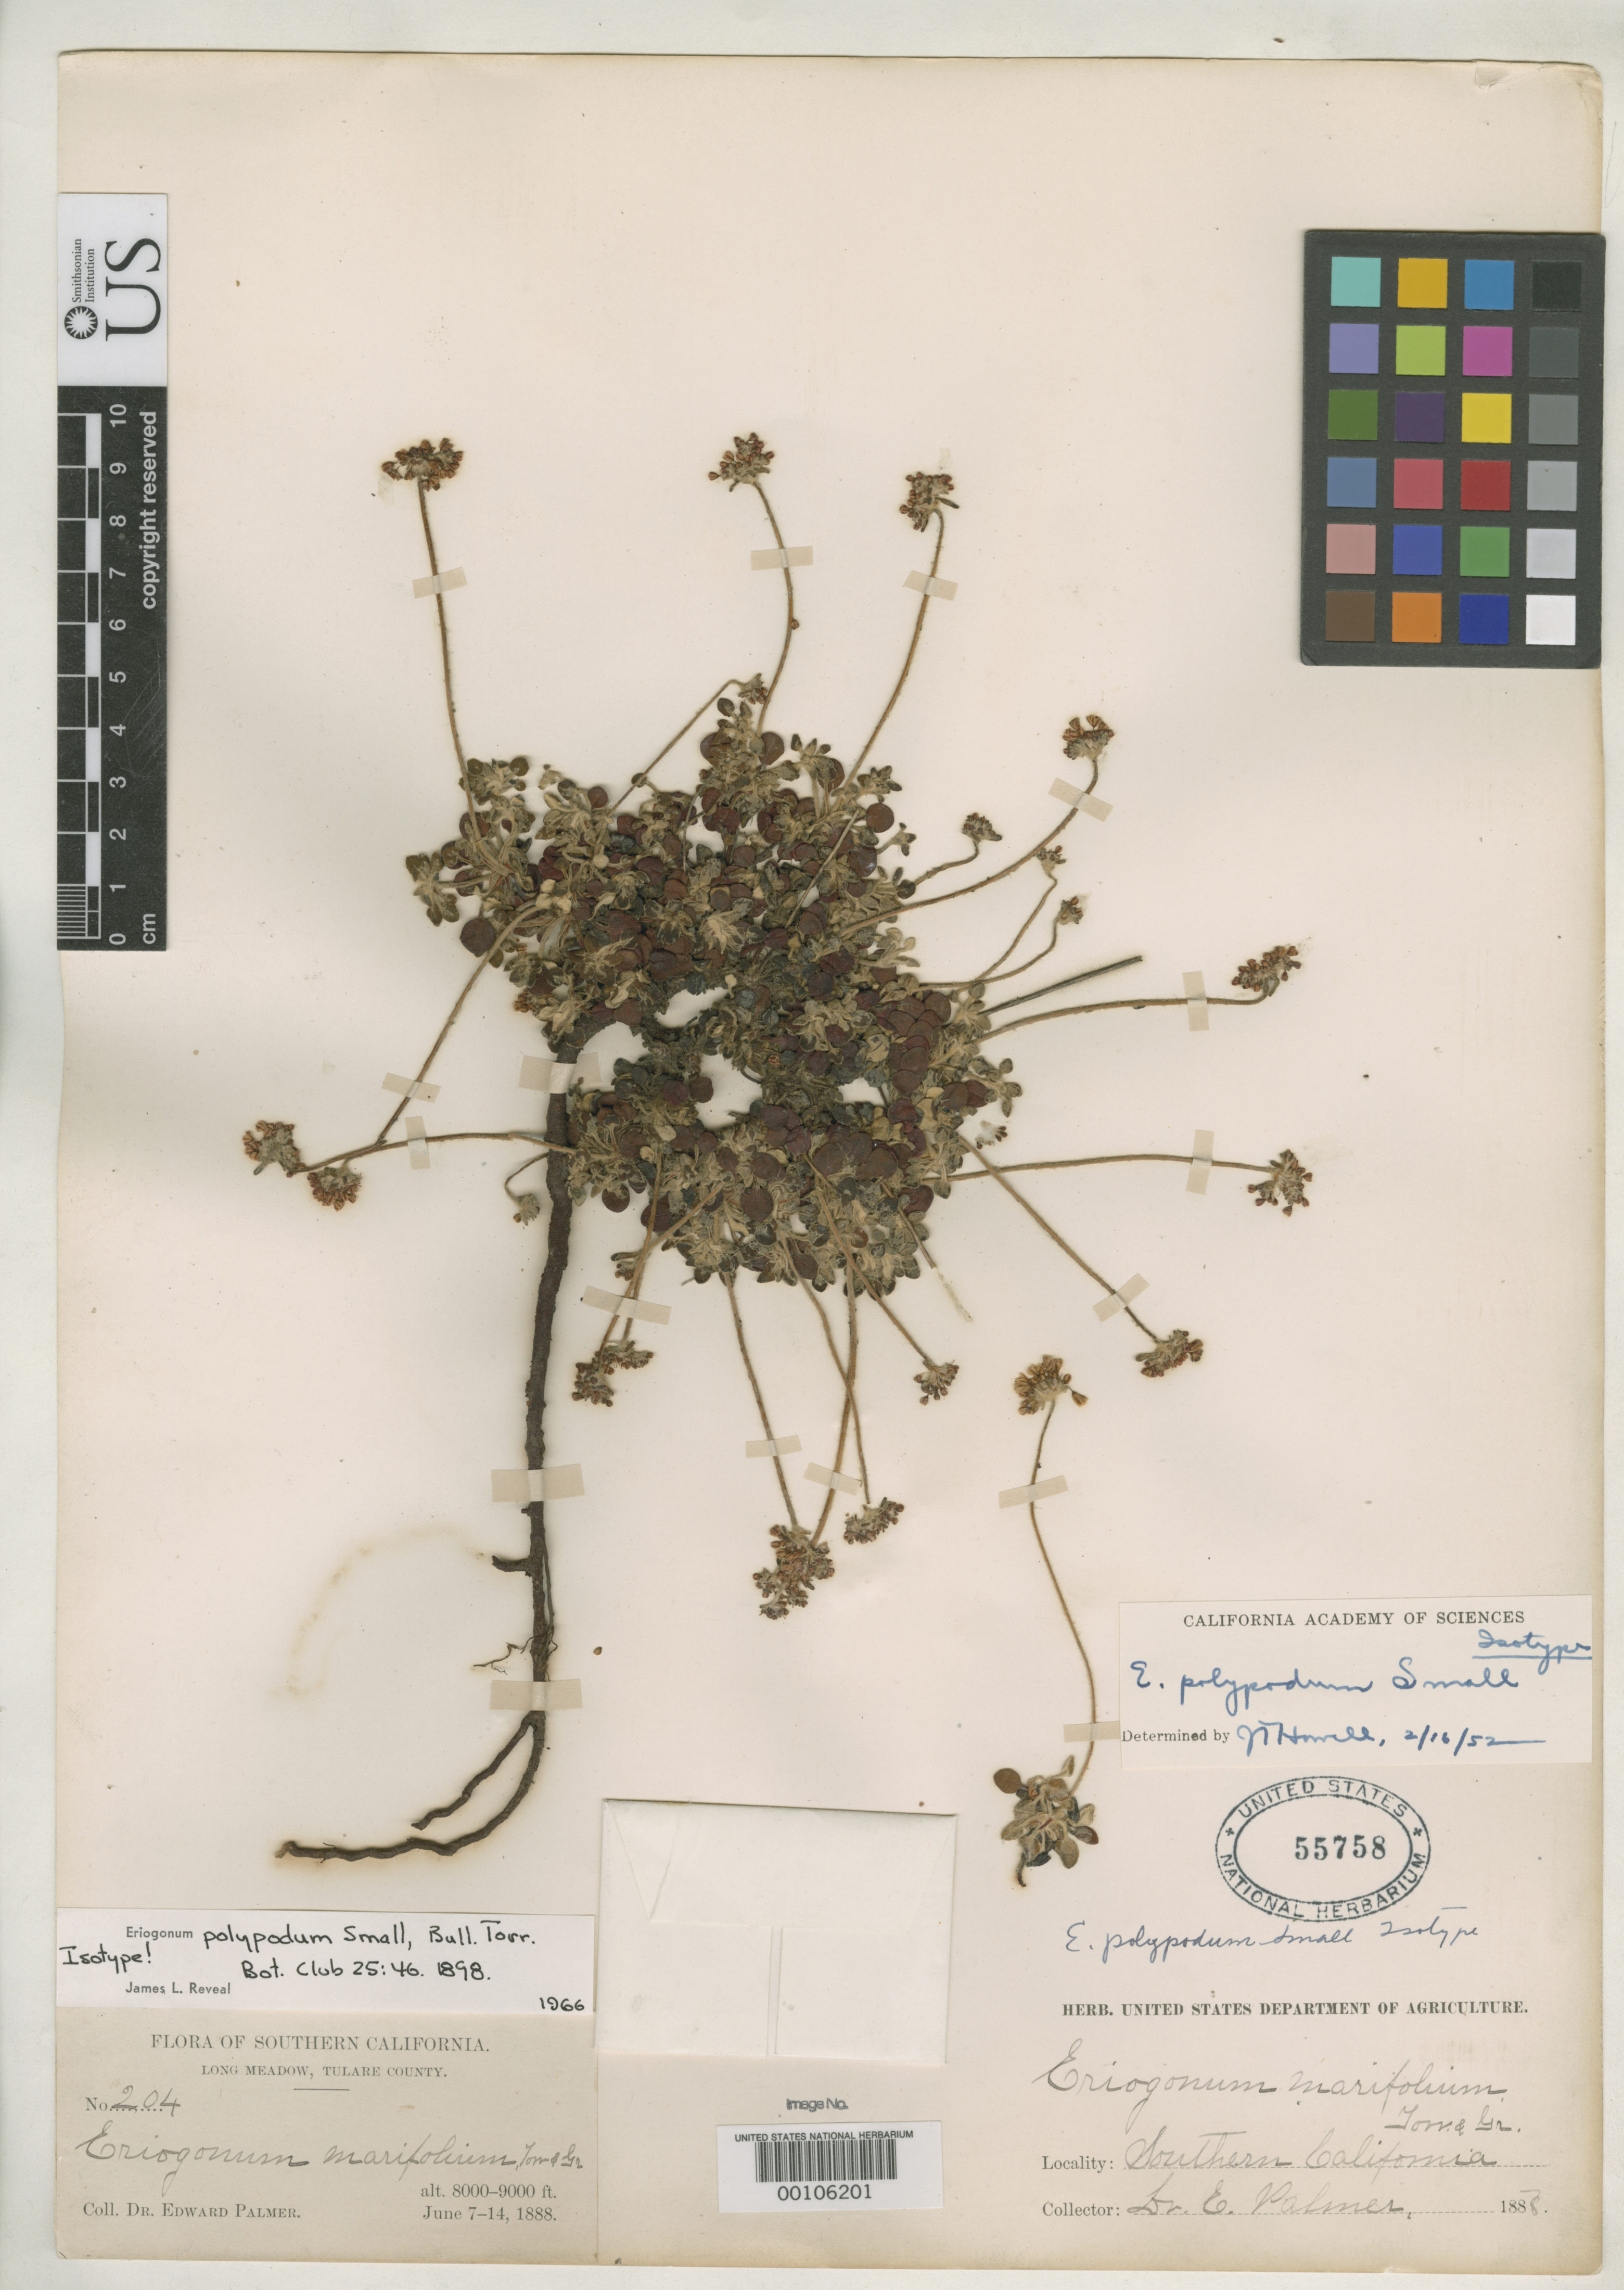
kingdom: Plantae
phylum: Tracheophyta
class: Magnoliopsida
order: Caryophyllales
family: Polygonaceae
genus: Eriogonum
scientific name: Eriogonum polypodum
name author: Small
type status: Isotype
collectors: E. Palmer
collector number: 204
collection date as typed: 07 Jun 1888 to 14 Jun 1888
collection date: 1888-06-07/1888-06-14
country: United States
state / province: California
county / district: Tulare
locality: Long Meadow.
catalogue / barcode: US 55758